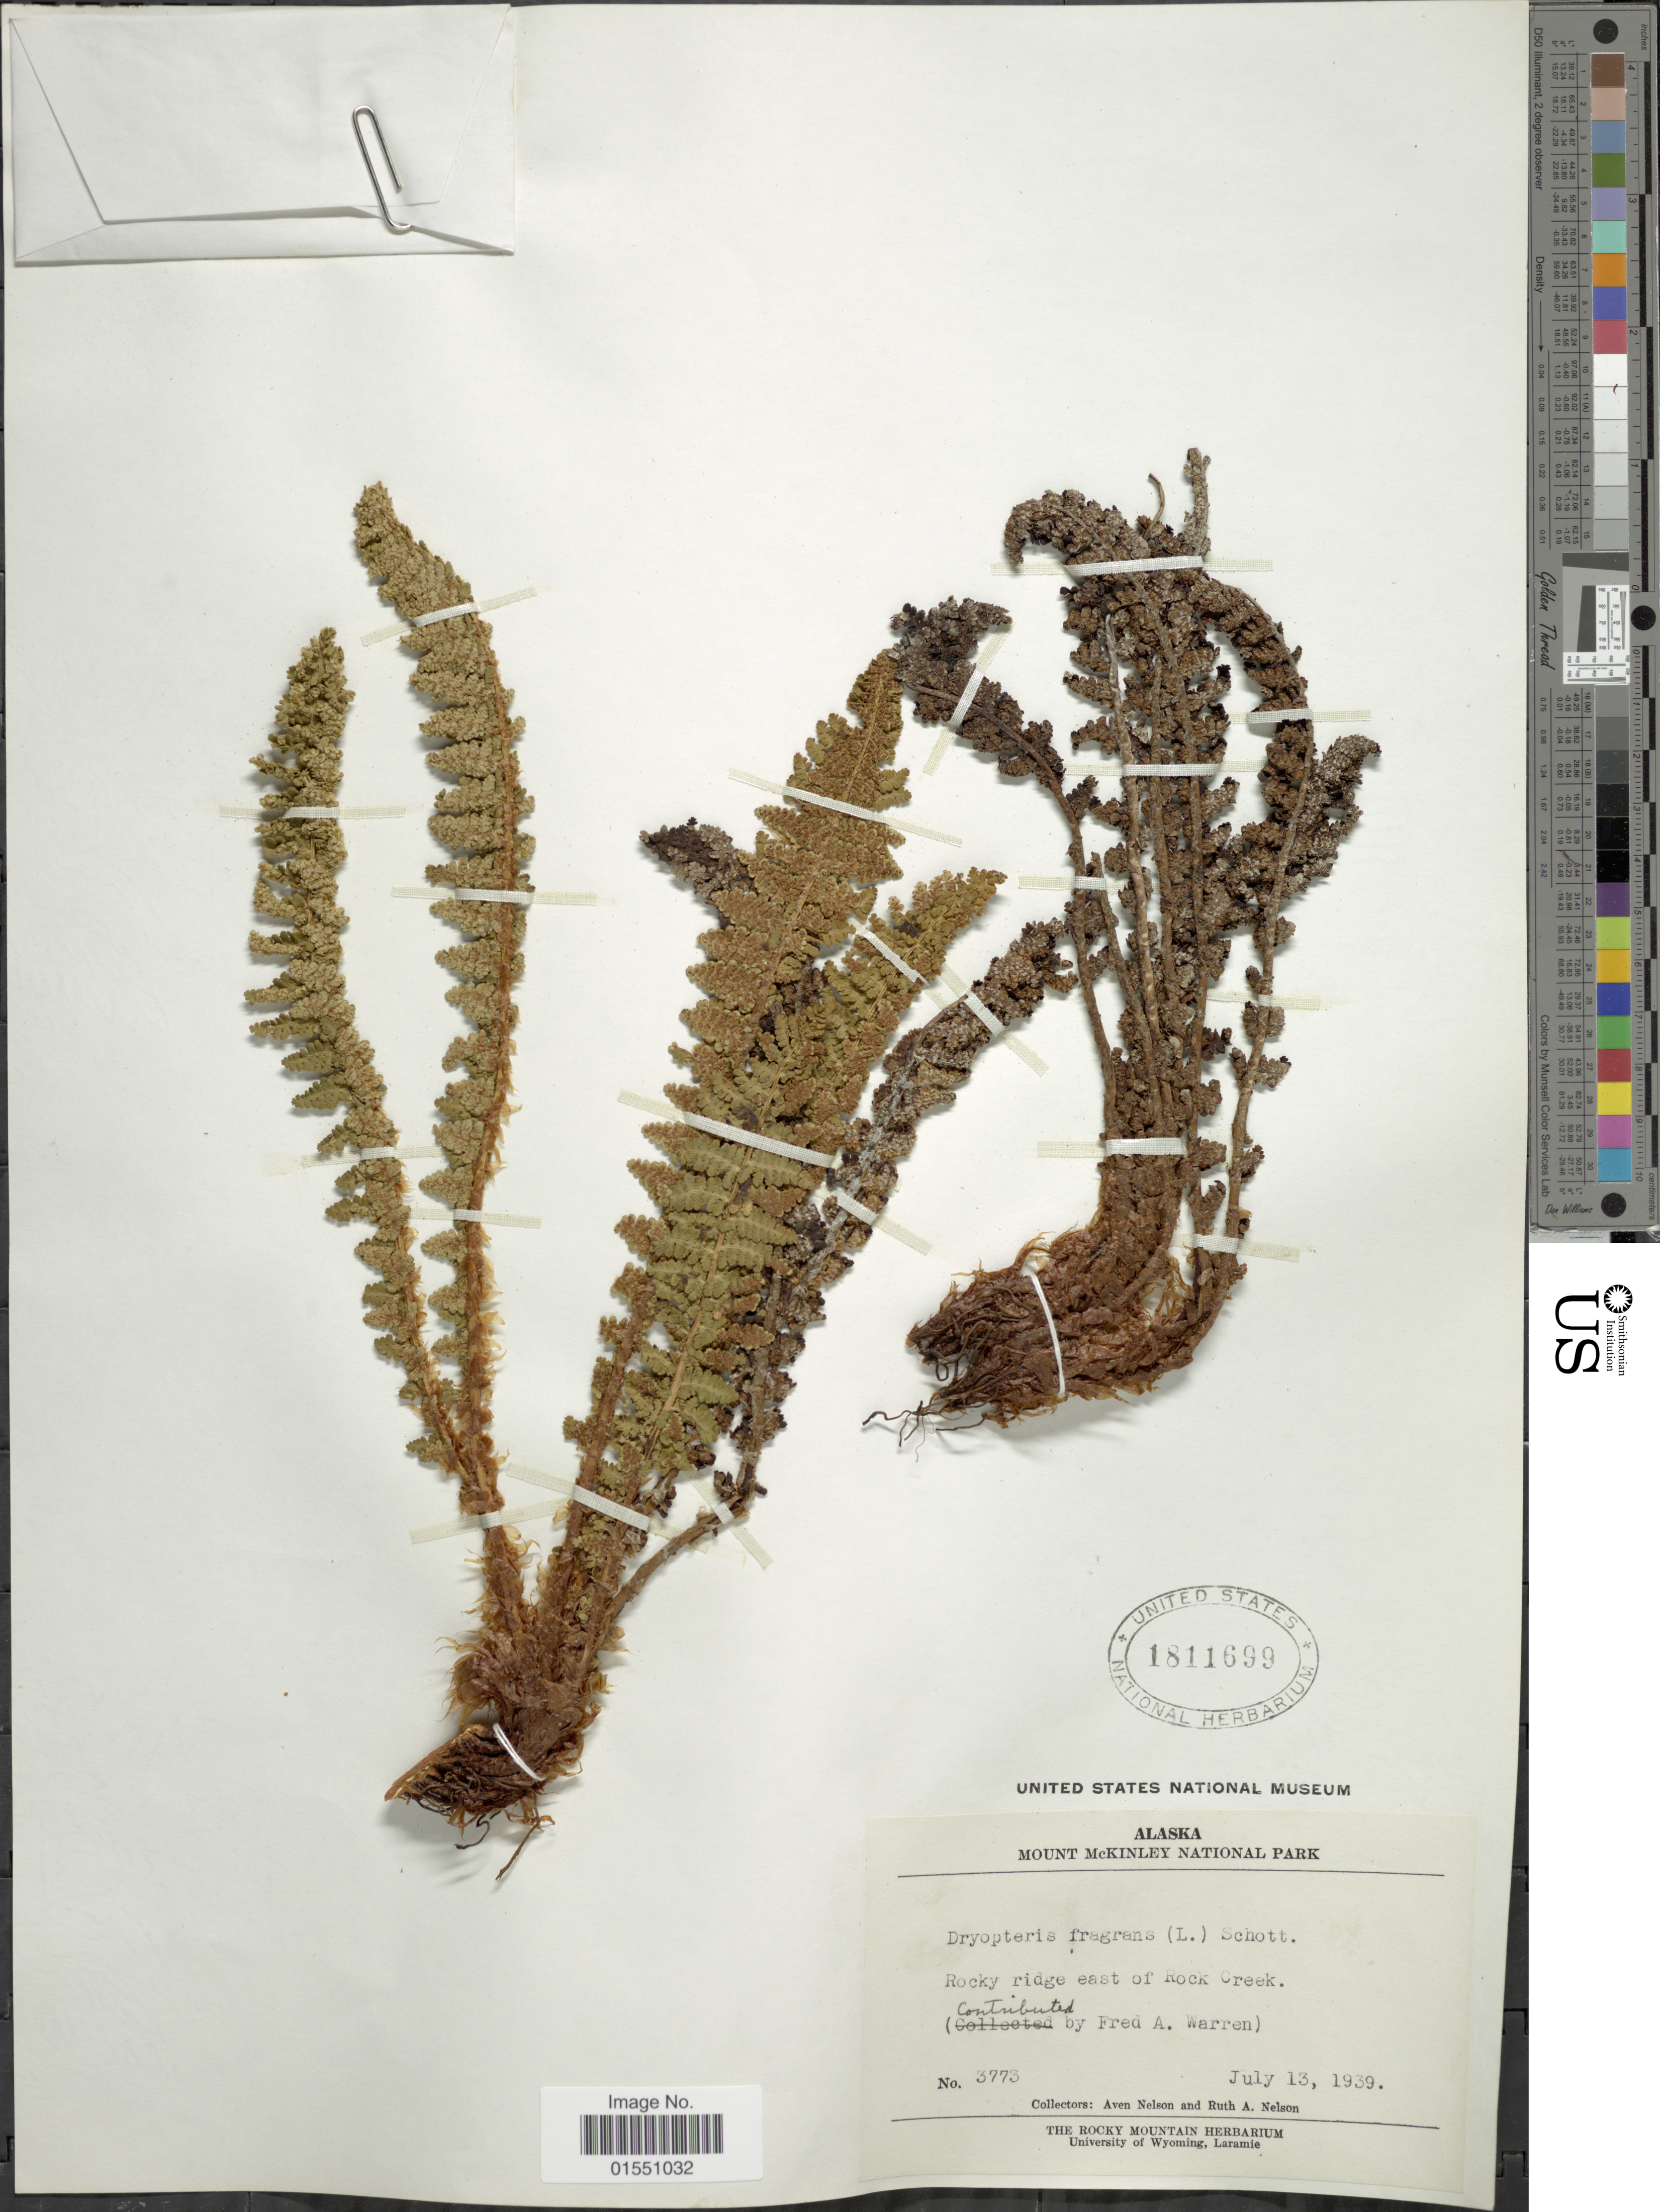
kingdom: Plantae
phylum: Tracheophyta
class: Polypodiopsida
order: Polypodiales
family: Dryopteridaceae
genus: Dryopteris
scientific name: Dryopteris fragrans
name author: (L.) Schott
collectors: A. Nelson & R. A. Nelson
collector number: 3773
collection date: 1939-07-13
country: United States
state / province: Alaska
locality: Mount McKinley National Park. Rocky ridge east of Rock Creek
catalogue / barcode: US 1811699